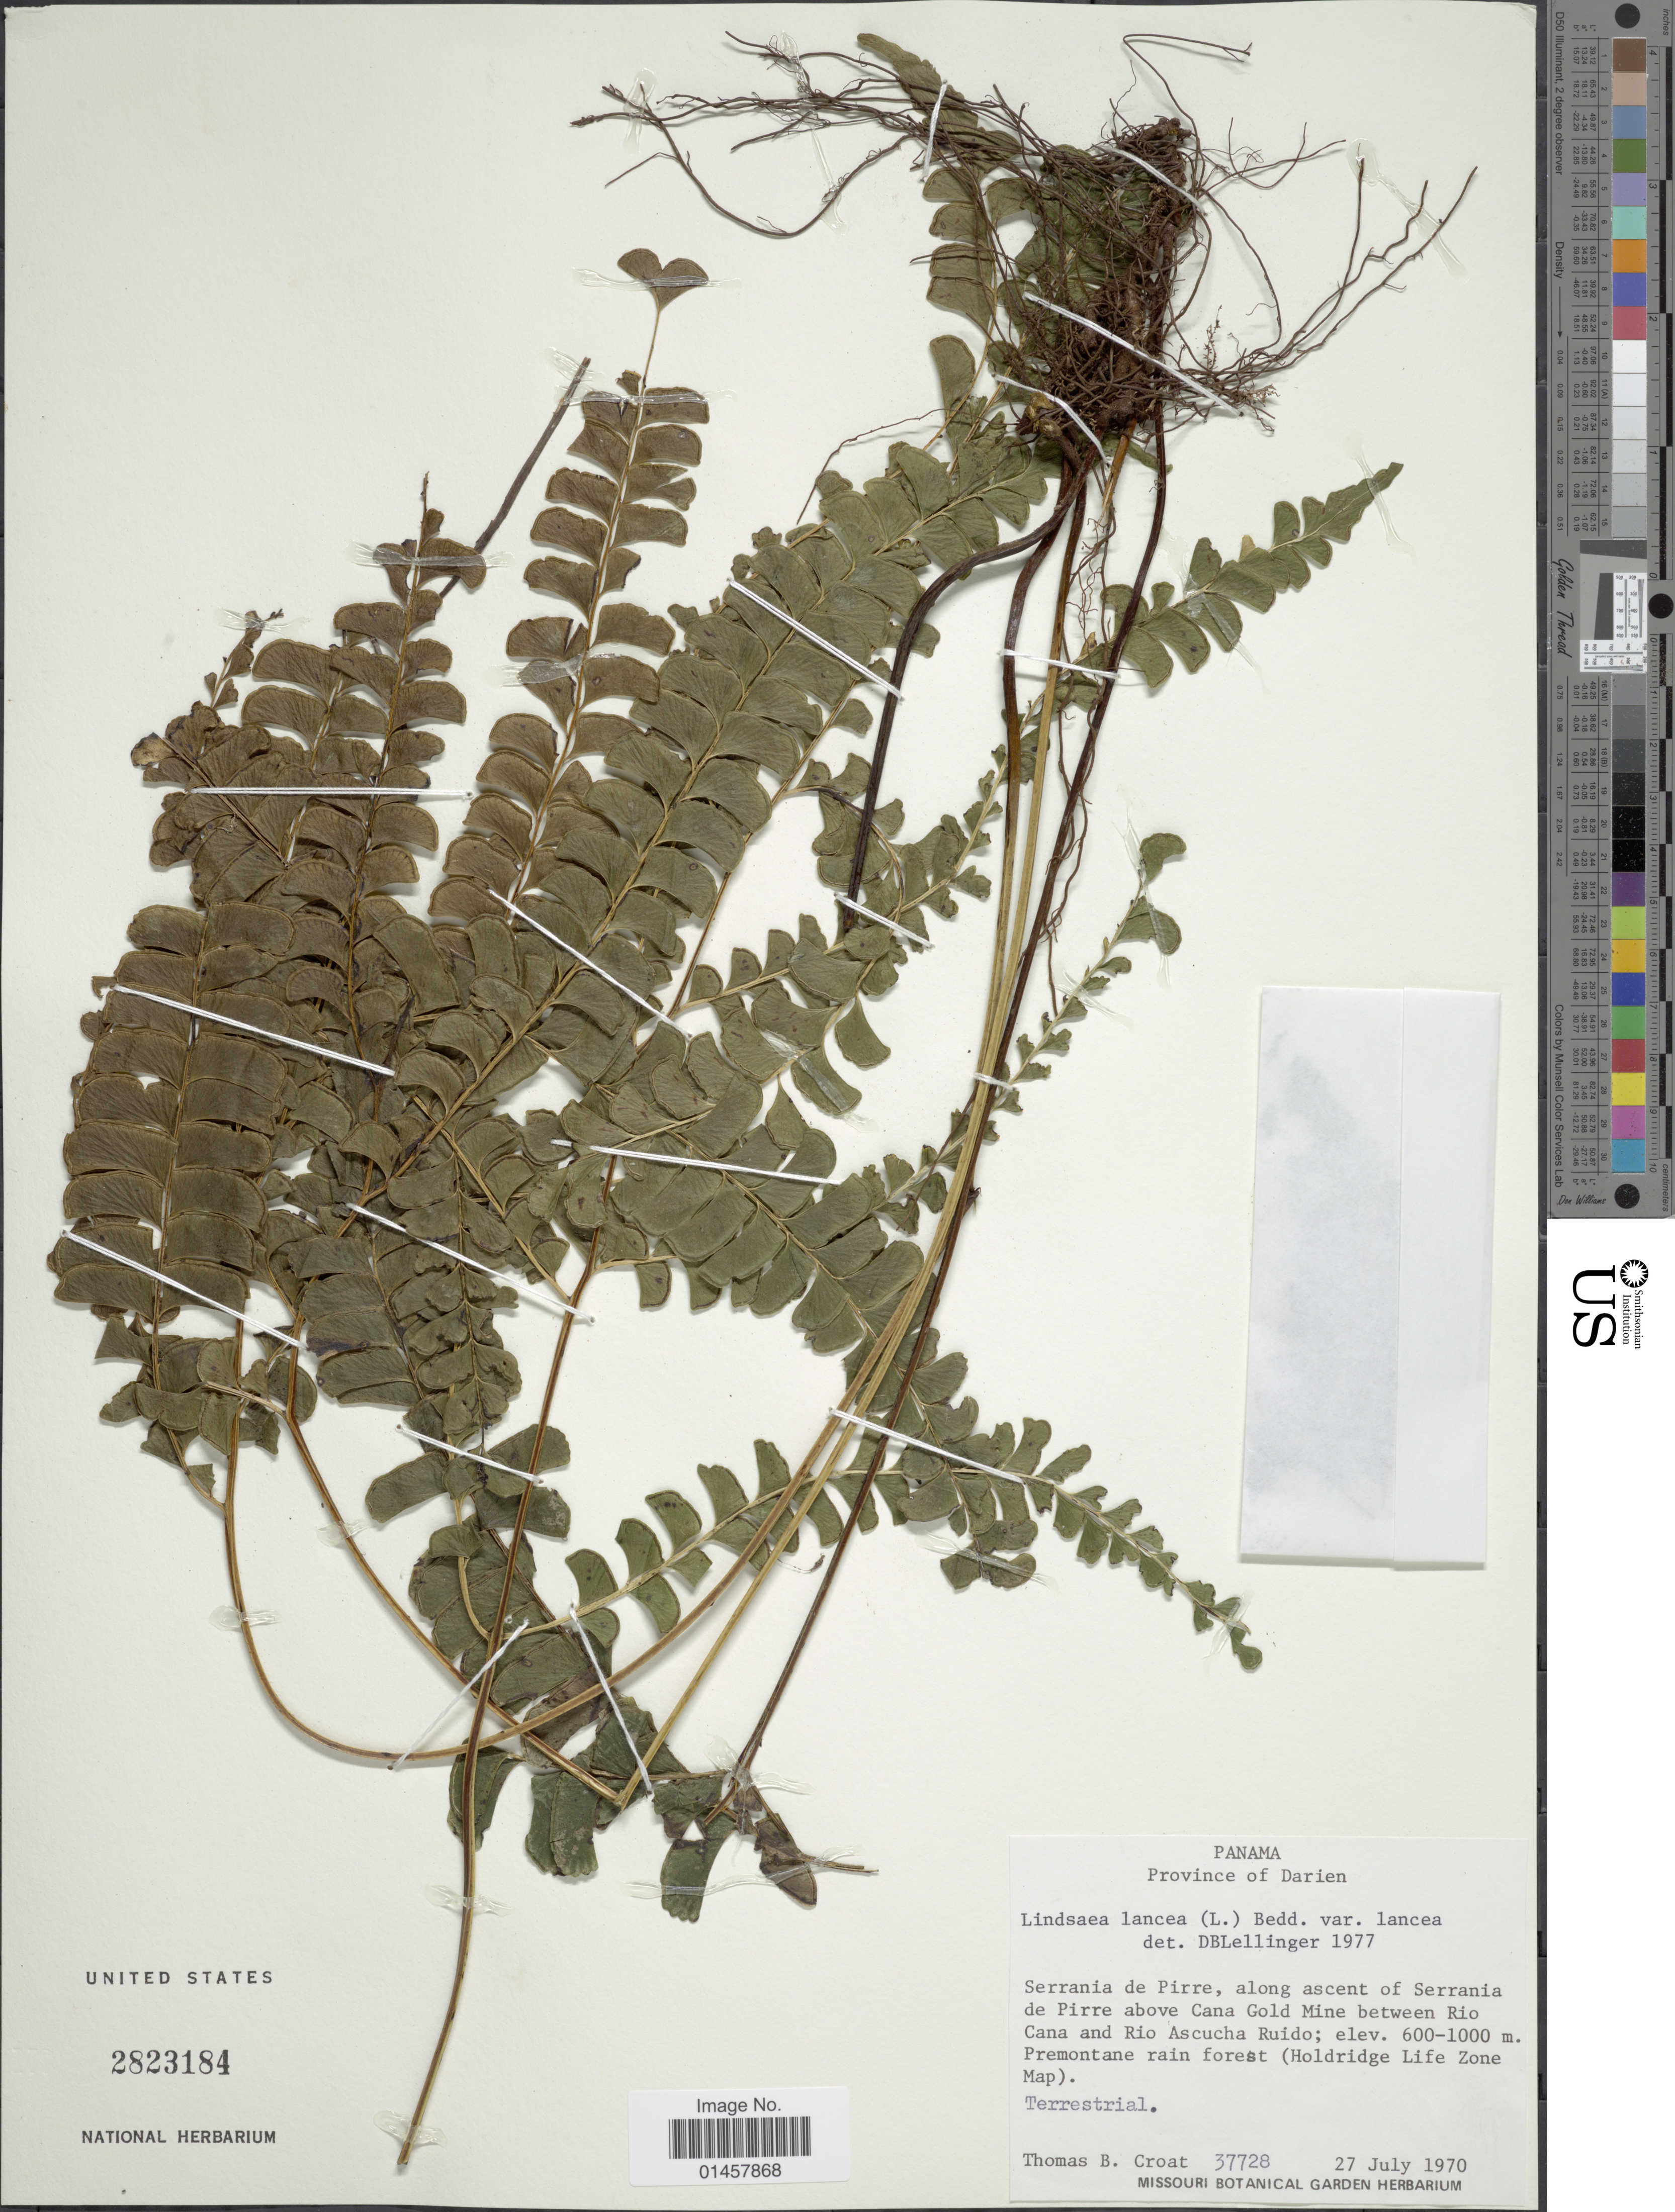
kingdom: Plantae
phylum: Tracheophyta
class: Polypodiopsida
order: Polypodiales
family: Lindsaeaceae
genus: Lindsaea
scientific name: Lindsaea lancea var. lancea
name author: (L.) Bedd.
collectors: T. B. Croat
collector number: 37728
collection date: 1970-07-27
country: Panama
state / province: Darién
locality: Province of Darien, Serrania de Pirre, along ascent of Serrania de Pirre above Cana Gold Mine between Rio Cana and Rio Ascucha Ruido, Holridge life Zone Map)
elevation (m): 600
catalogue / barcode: US 2823184